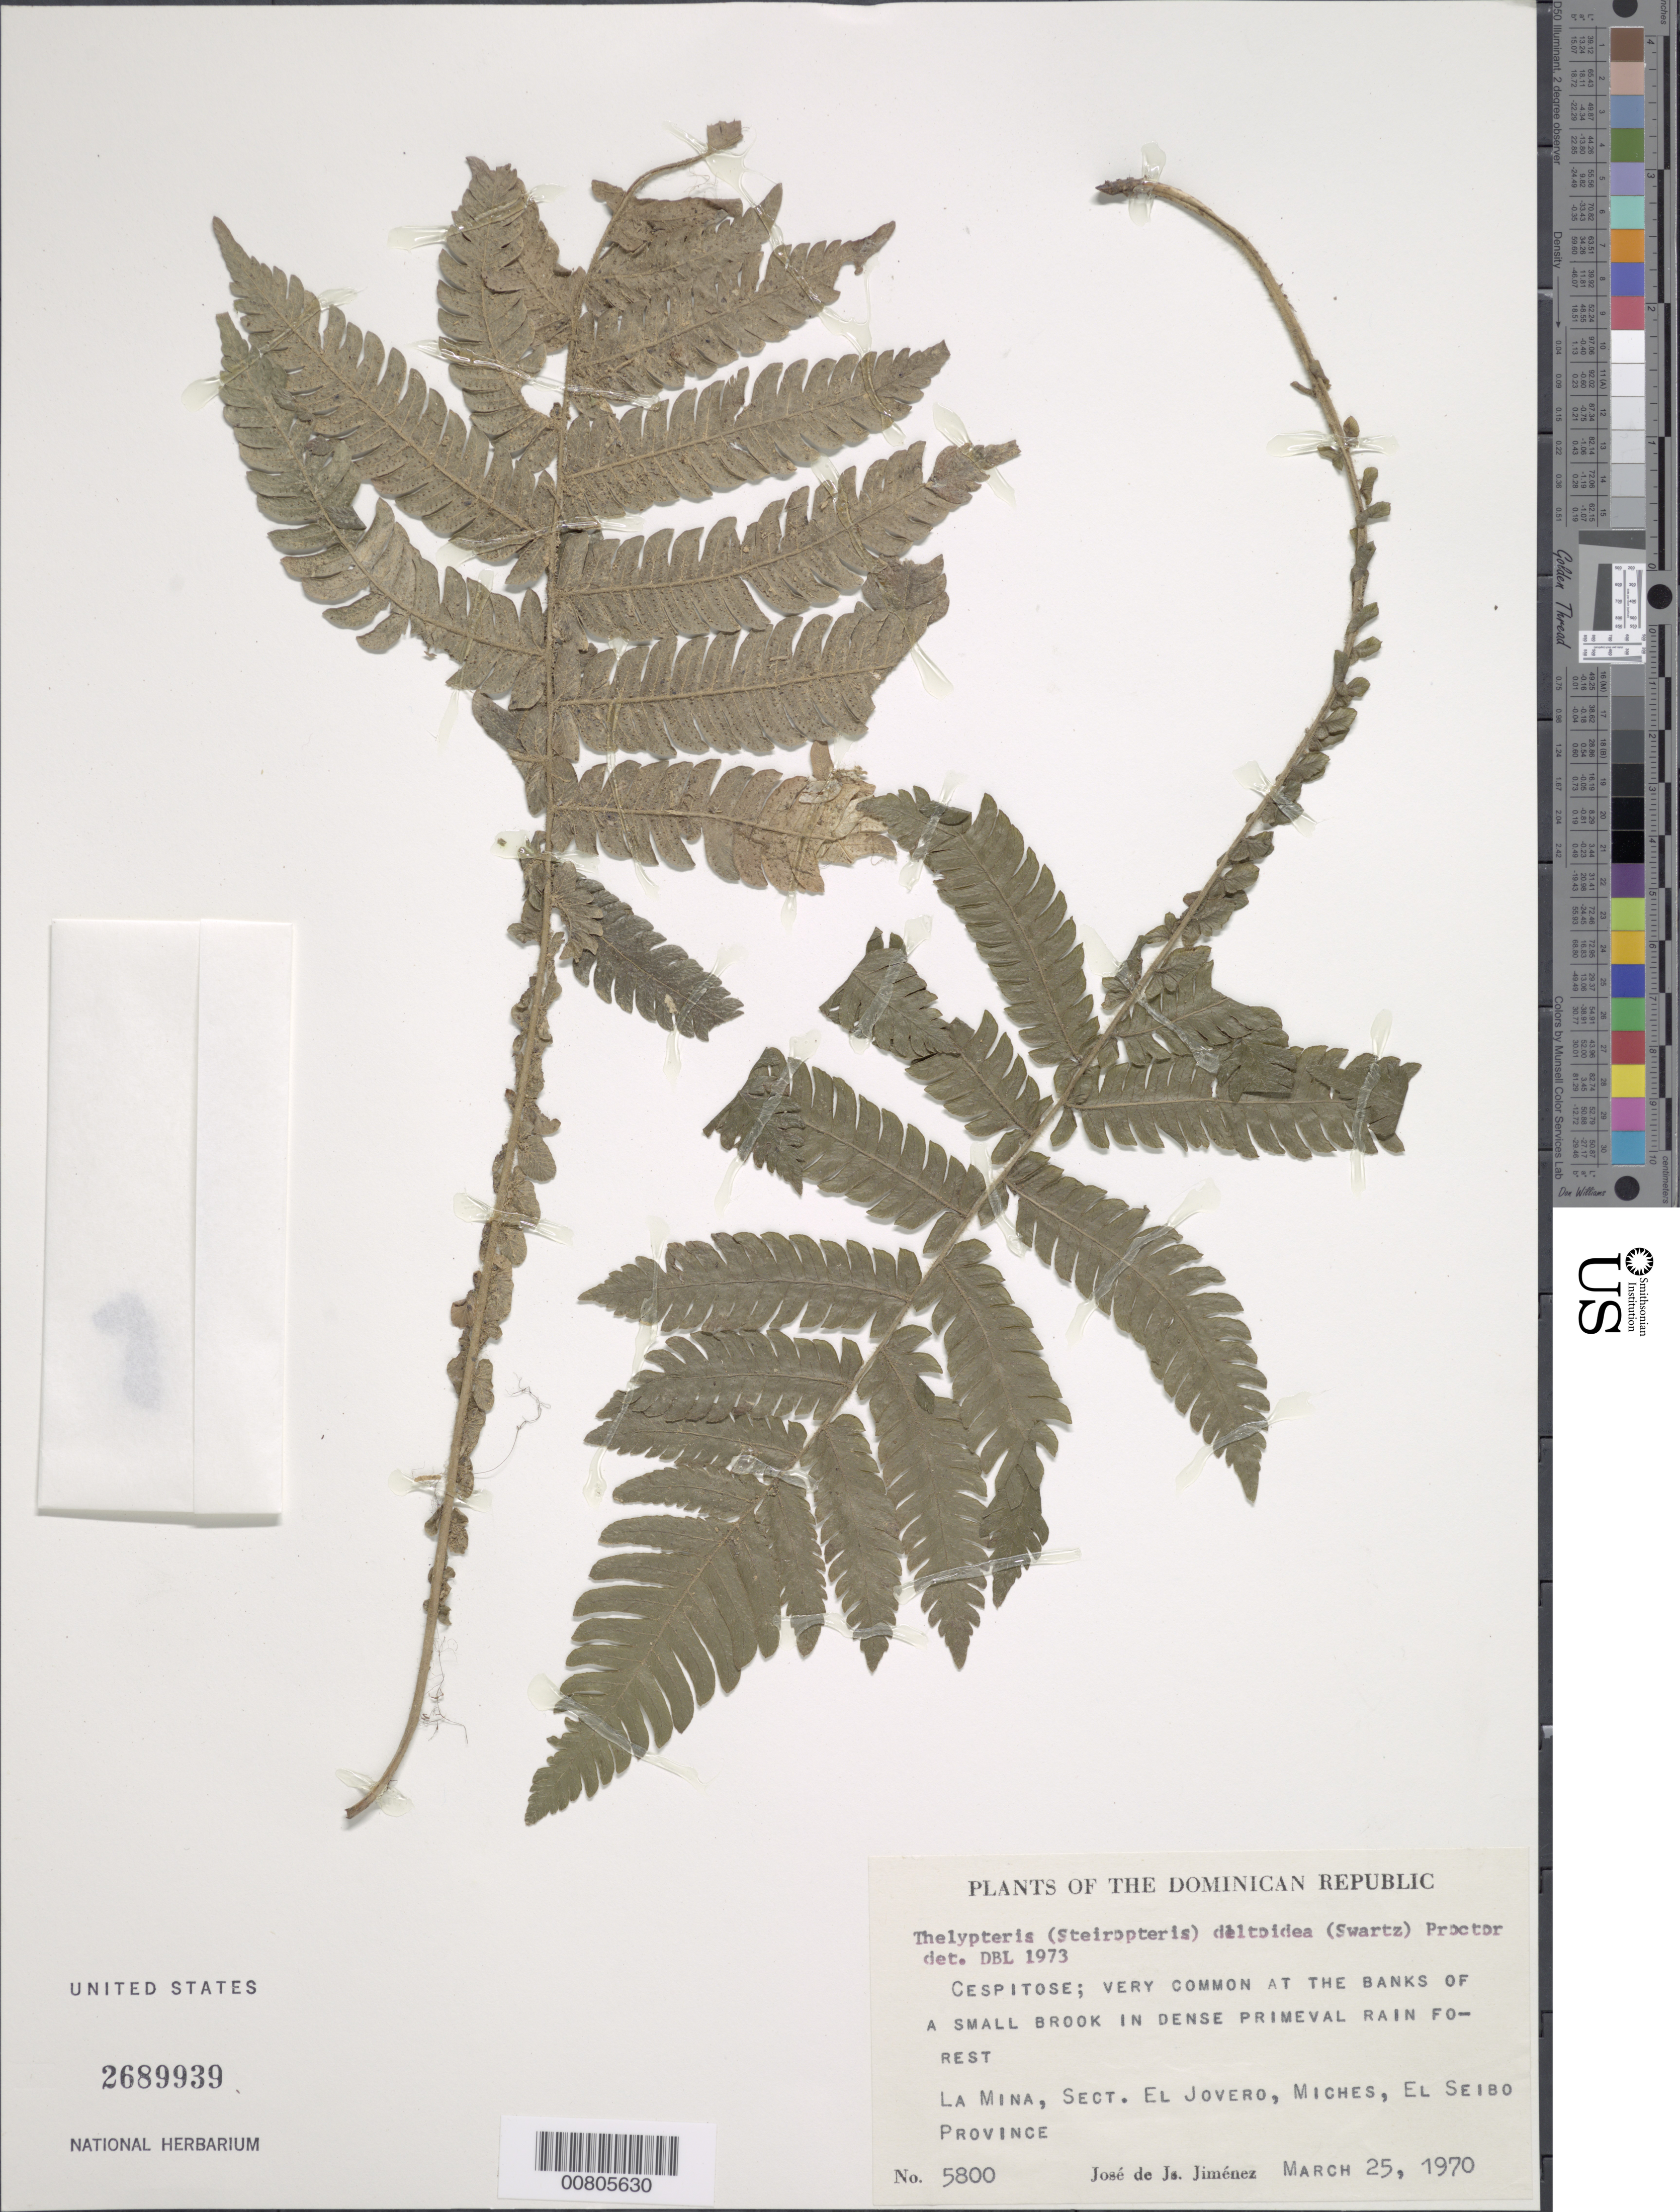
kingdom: Plantae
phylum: Tracheophyta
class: Polypodiopsida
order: Polypodiales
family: Thelypteridaceae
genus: Steiropteris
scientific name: Steiropteris deltoidea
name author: (Sw.) Pic. Serm.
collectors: J. J. Jiménez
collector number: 5800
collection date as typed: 25 Mar 1970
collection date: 1970-03-25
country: Dominican Republic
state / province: El Seibo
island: Hispaniola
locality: La Mina, sect. El Jovero, Miches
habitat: Banks of small brook, dense primeval rainforest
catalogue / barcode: US 2689939